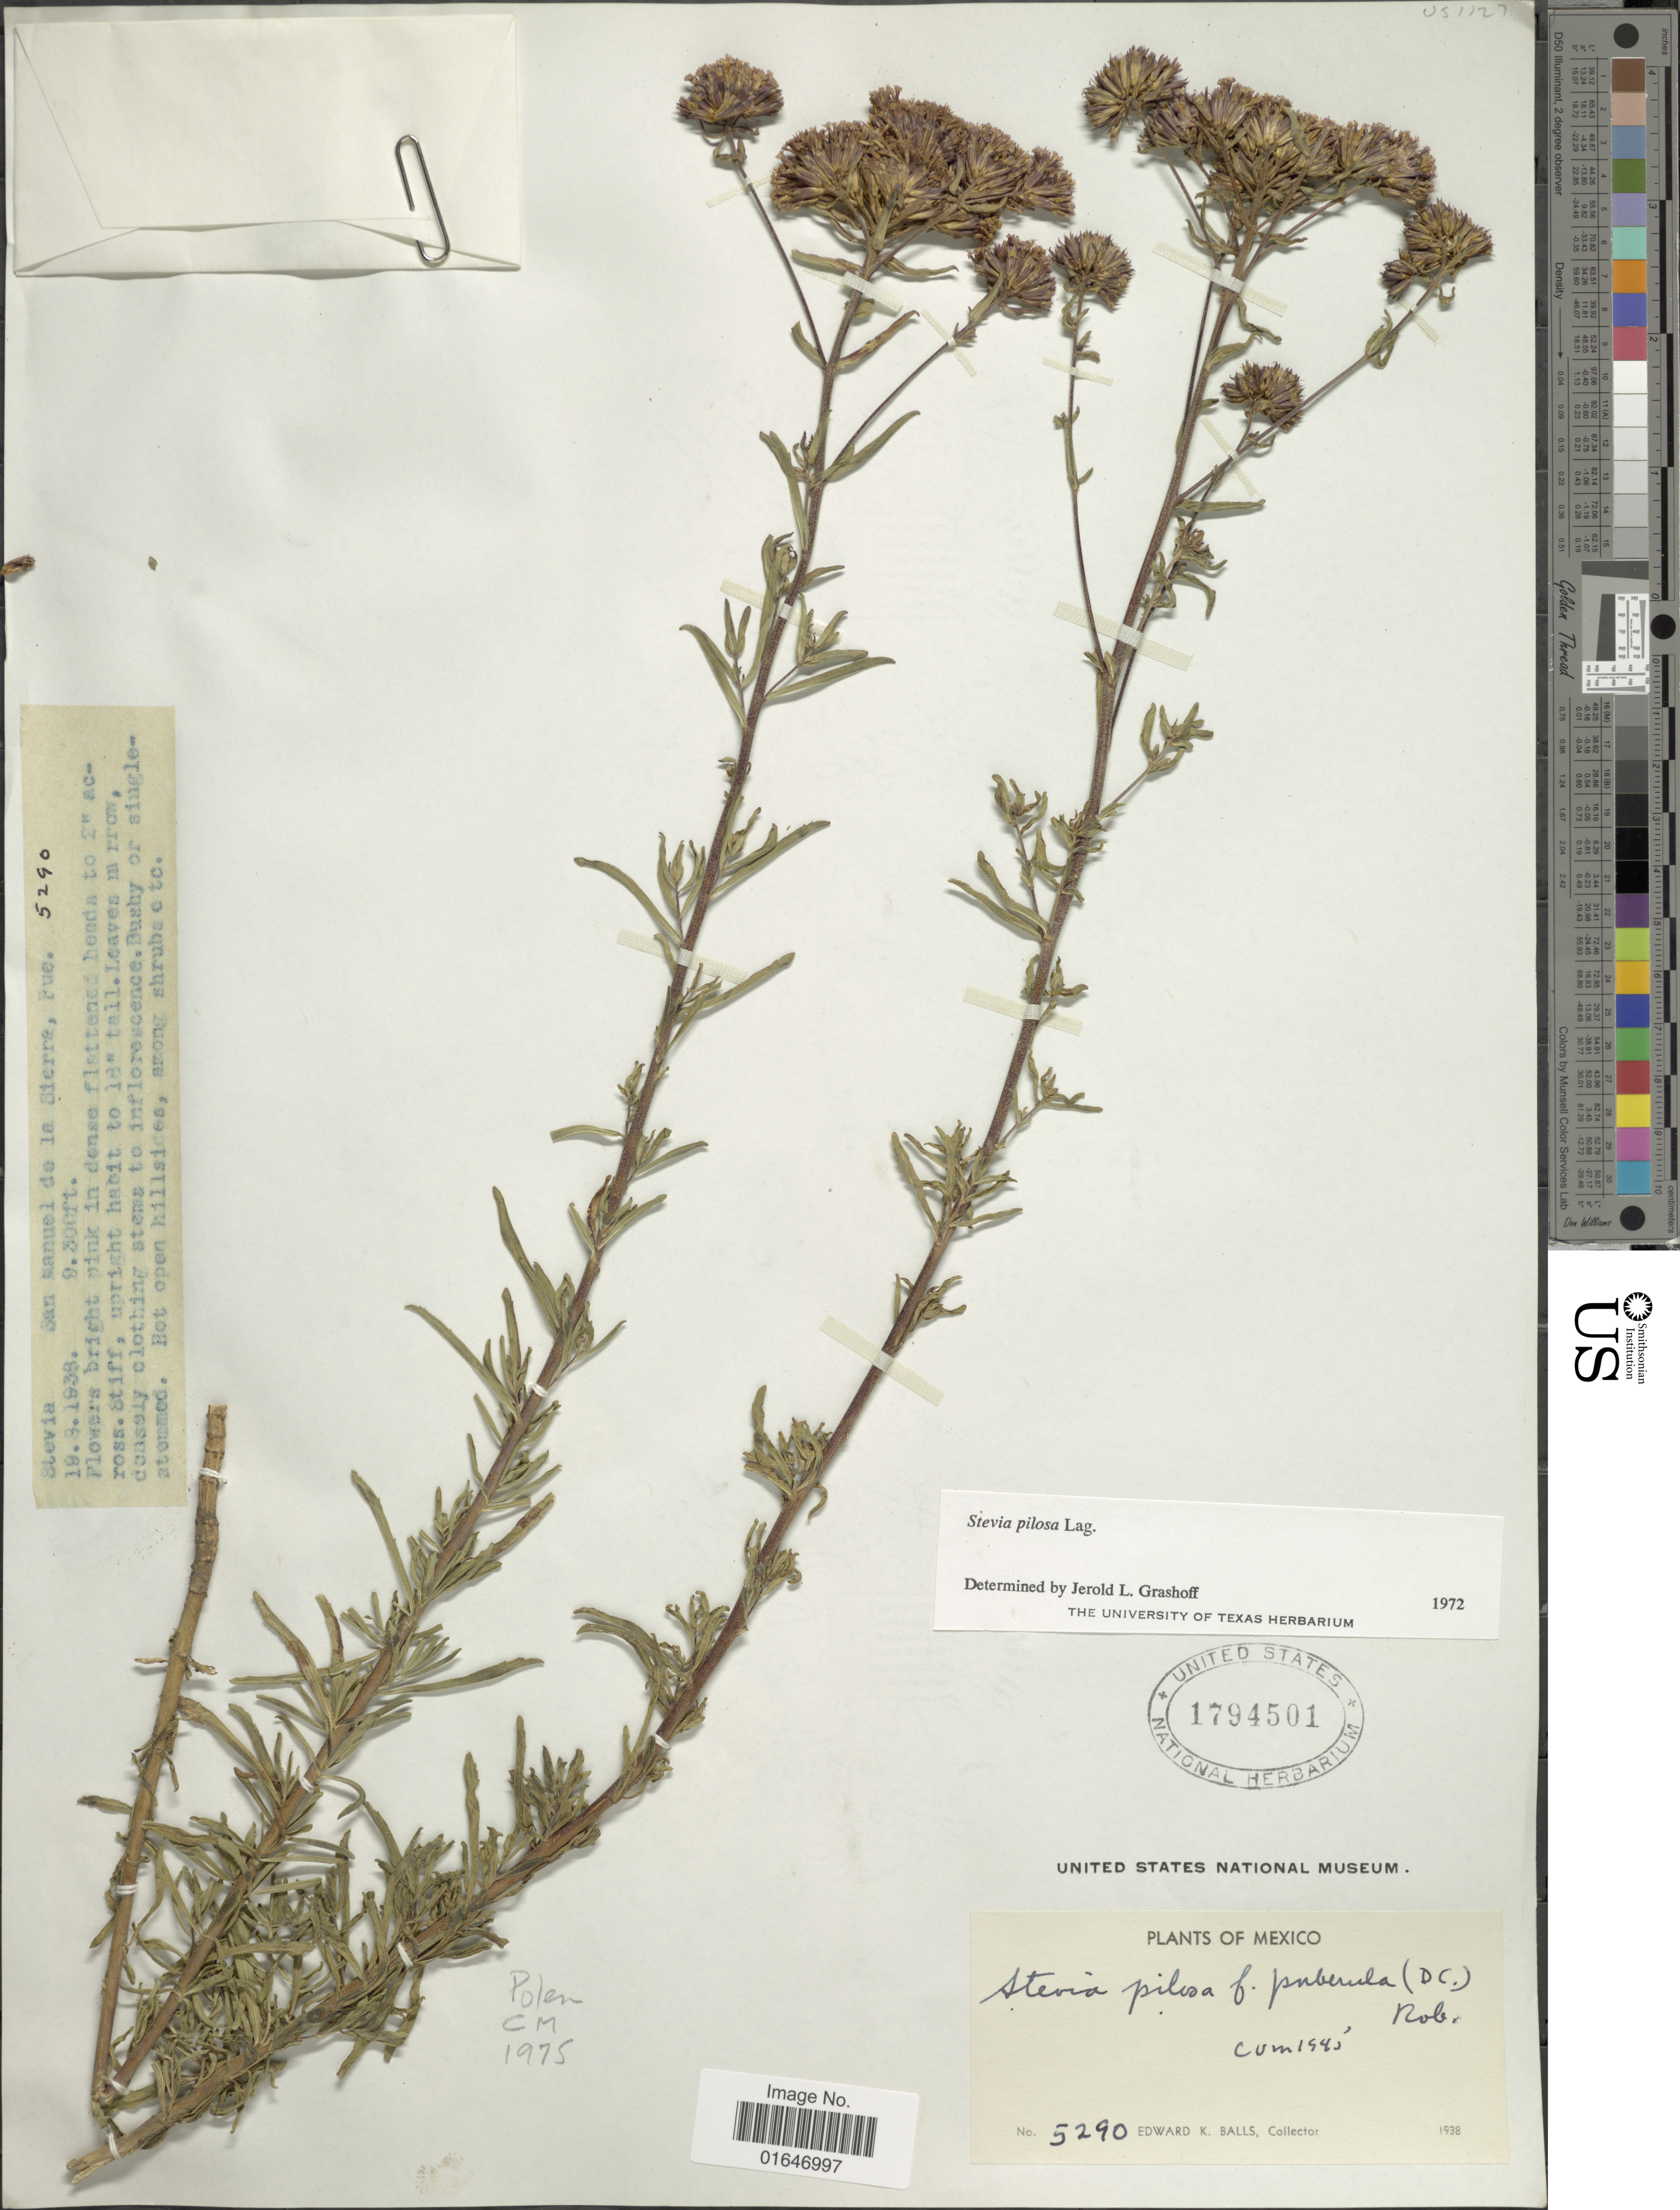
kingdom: Plantae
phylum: Tracheophyta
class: Magnoliopsida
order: Asterales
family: Asteraceae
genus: Stevia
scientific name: Stevia pilosa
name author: Lag.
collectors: E. K. Balls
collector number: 5290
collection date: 1938-09-19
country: Mexico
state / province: Puebla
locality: San Manuel de la Sierra.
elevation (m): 2896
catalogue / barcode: US 1794501